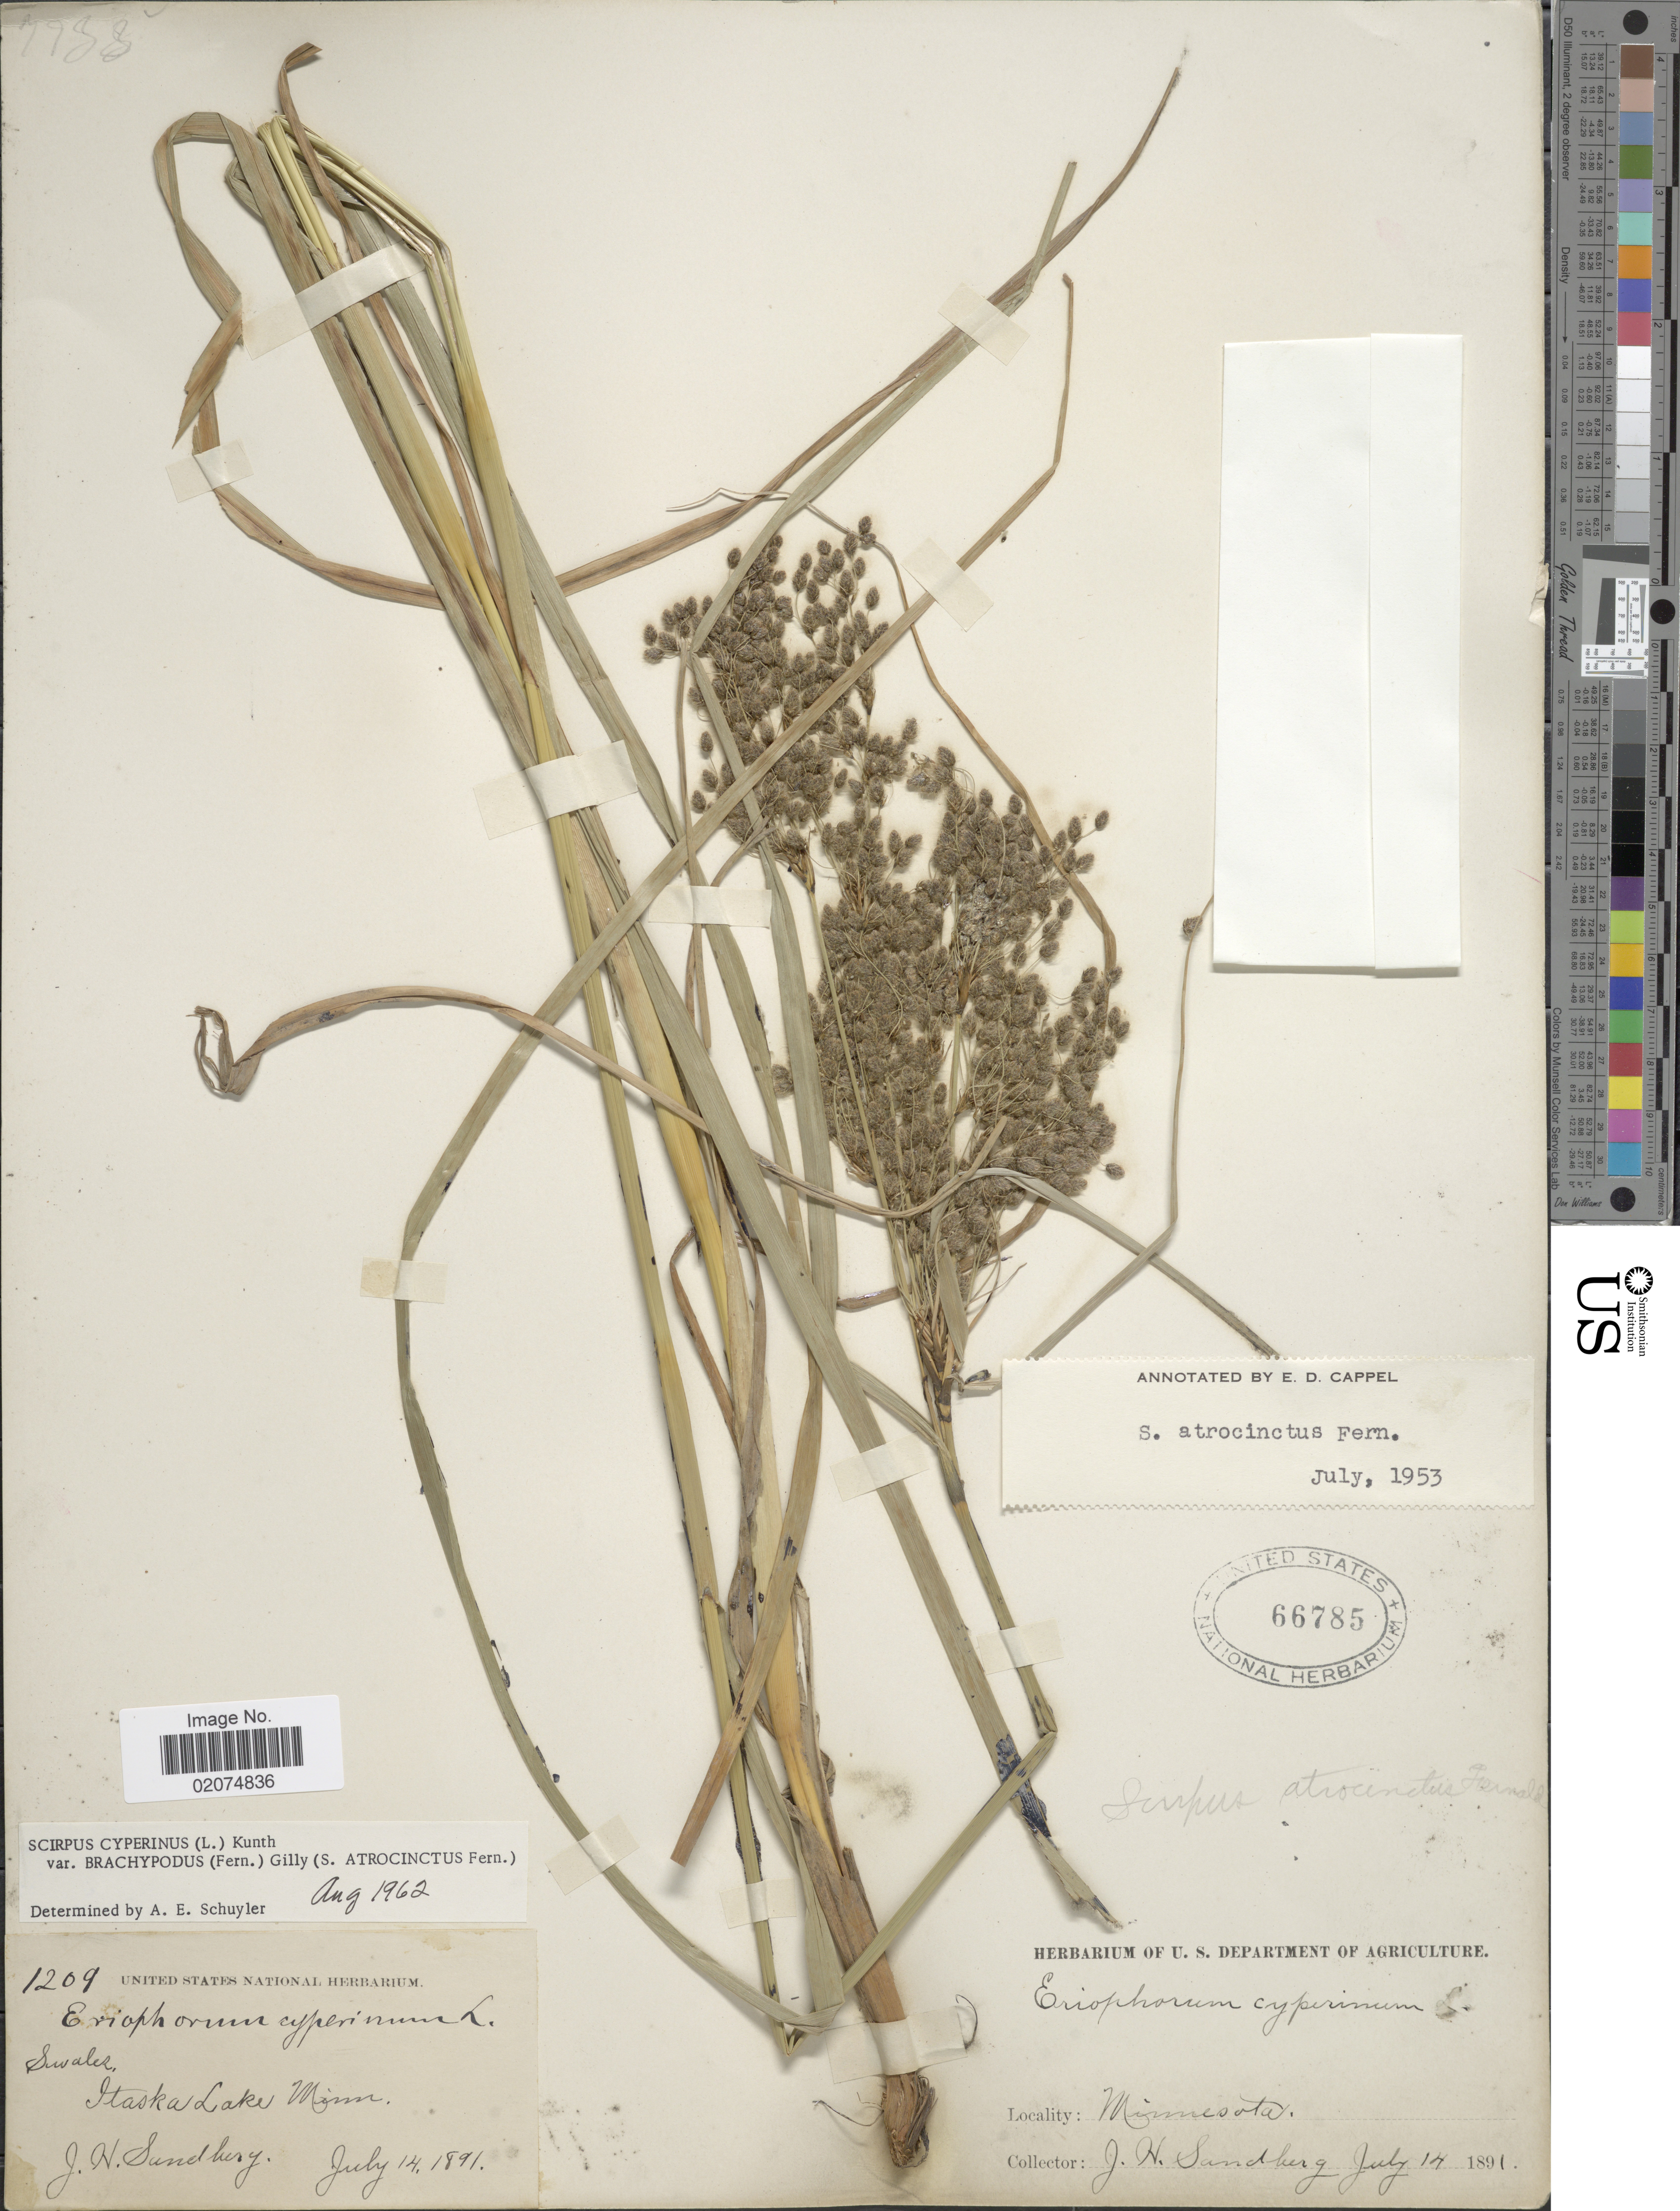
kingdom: Plantae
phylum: Tracheophyta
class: Liliopsida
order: Poales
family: Cyperaceae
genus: Scirpus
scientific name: Scirpus atrocinctus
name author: Fernald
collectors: J. H. Sandberg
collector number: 1209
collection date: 1891-07-14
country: United States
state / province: Minnesota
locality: Itaska Lake, Minn.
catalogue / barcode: US 66785